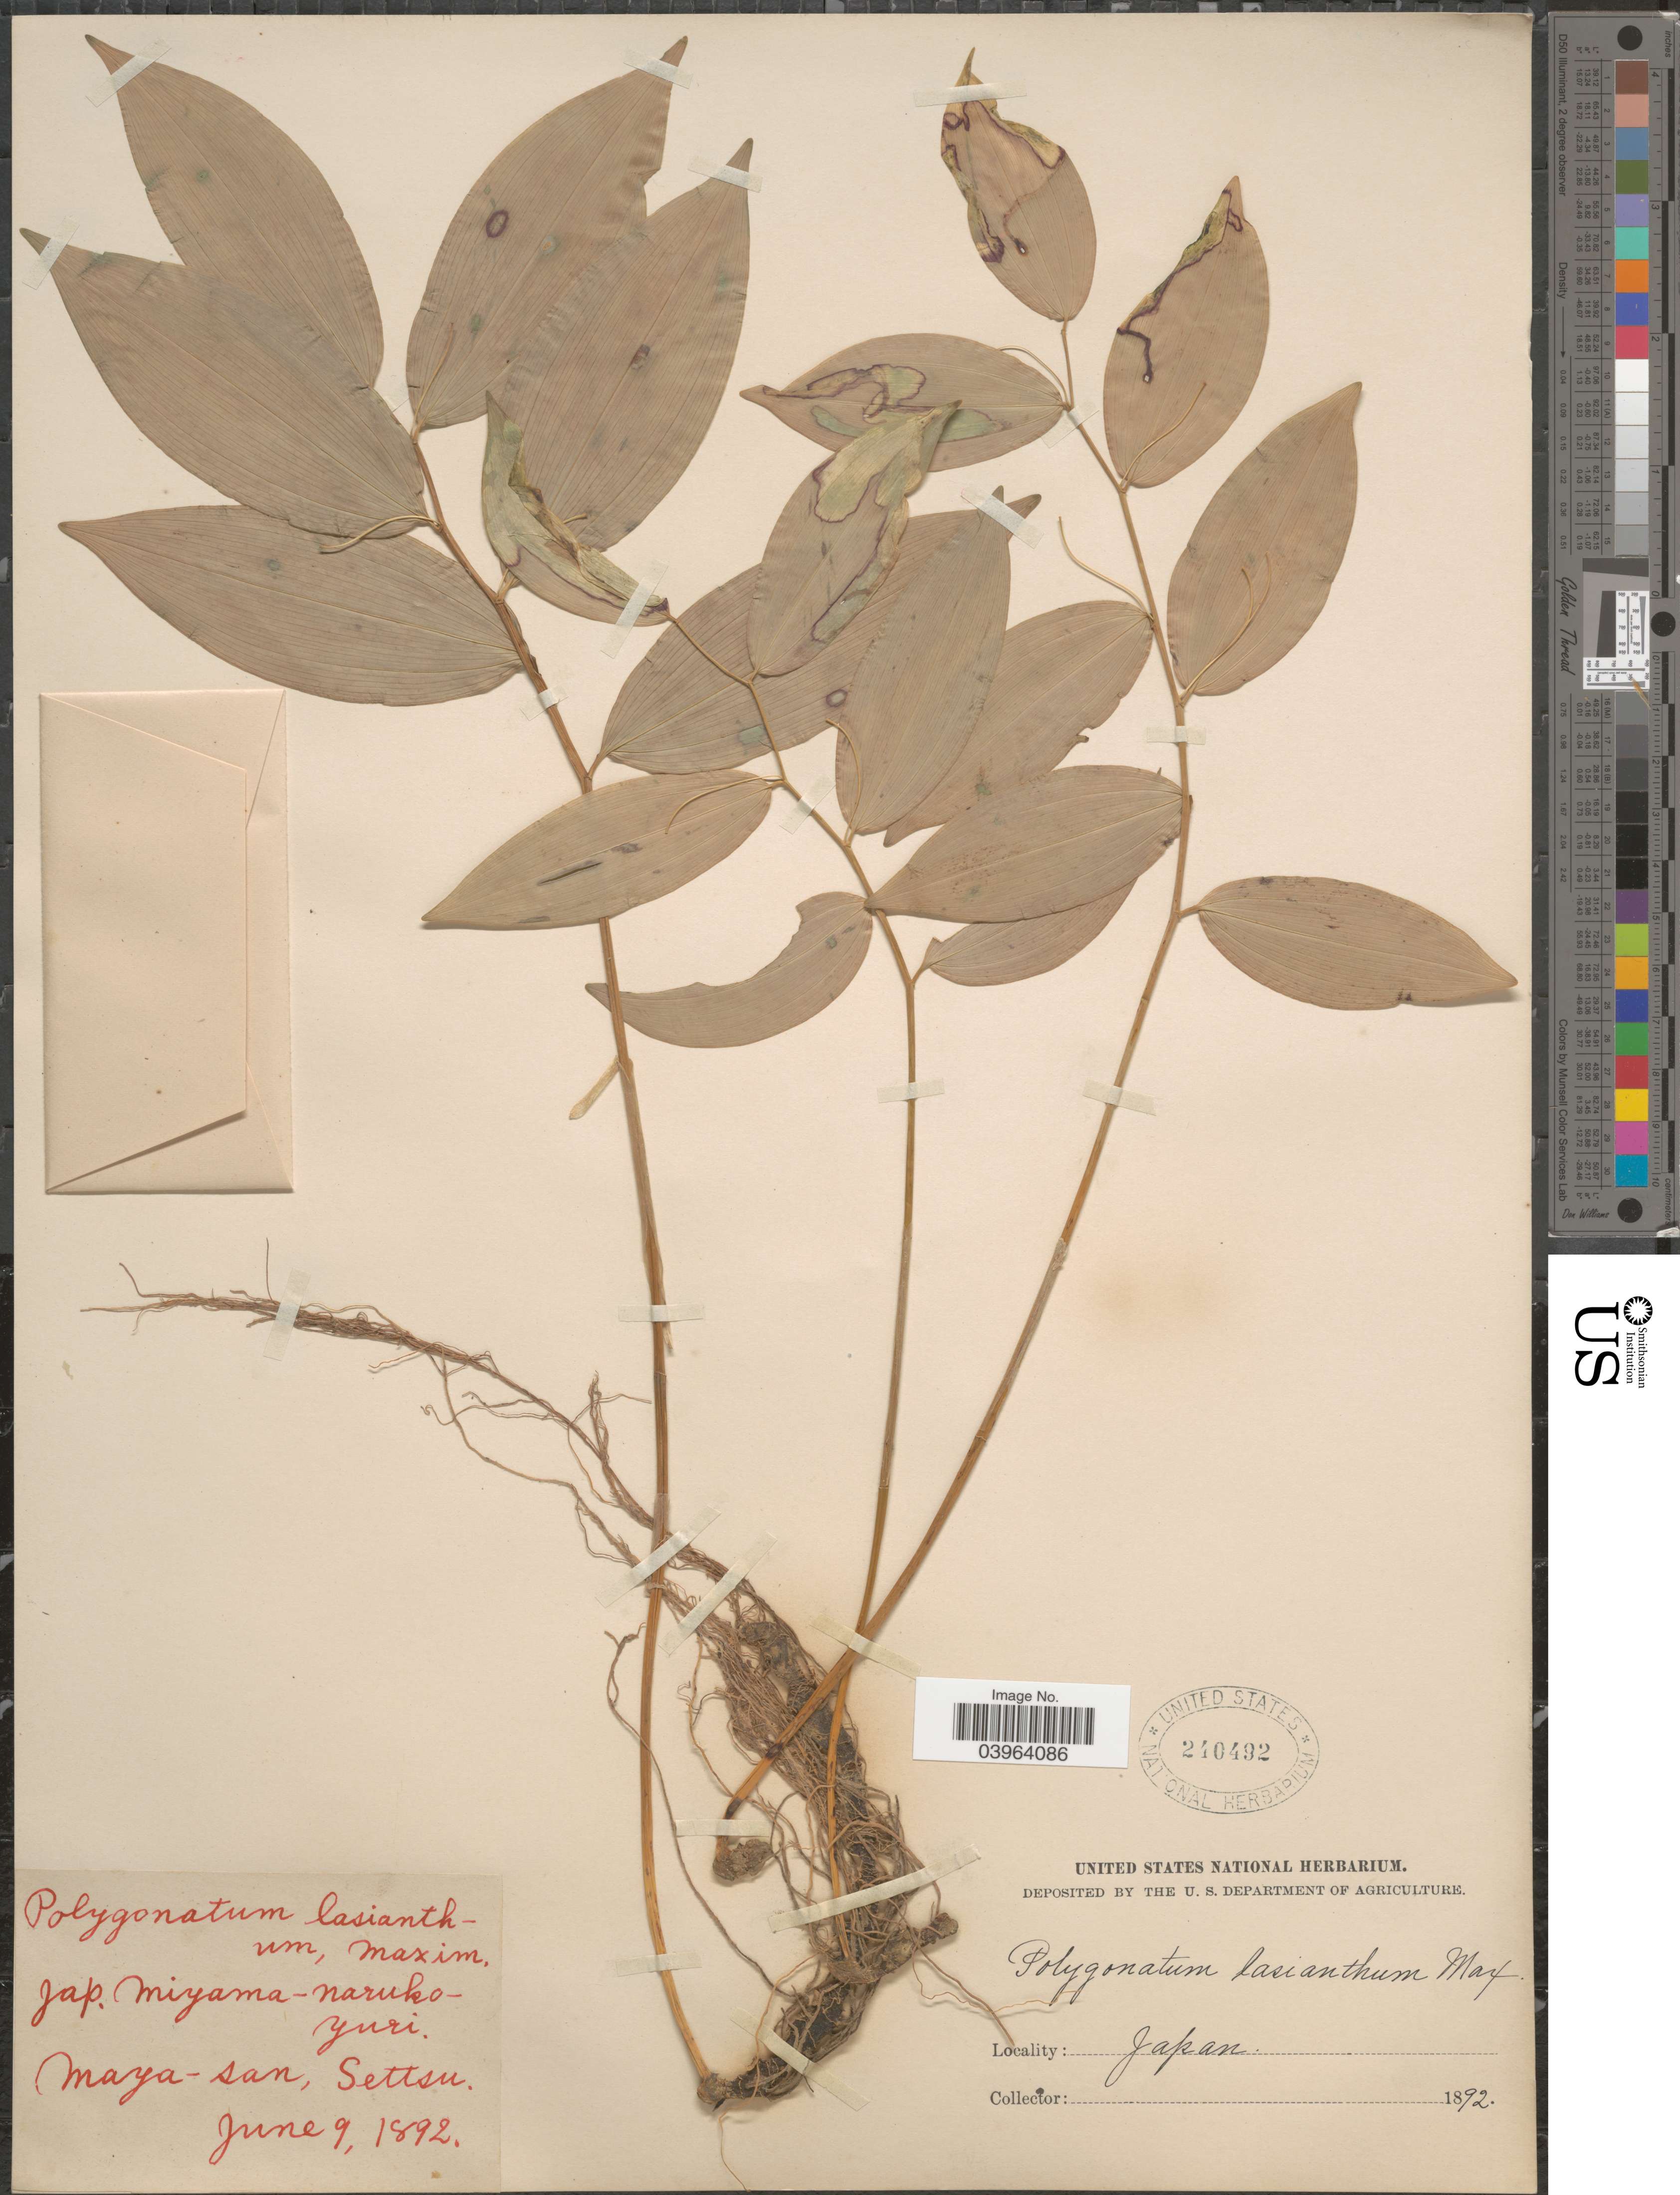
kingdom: Plantae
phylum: Tracheophyta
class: Liliopsida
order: Asparagales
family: Asparagaceae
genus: Polygonatum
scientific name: Polygonatum lasianthum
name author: Maxim.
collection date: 1892-06-09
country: Japan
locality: Maya-san, Settsu.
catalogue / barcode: US 240492